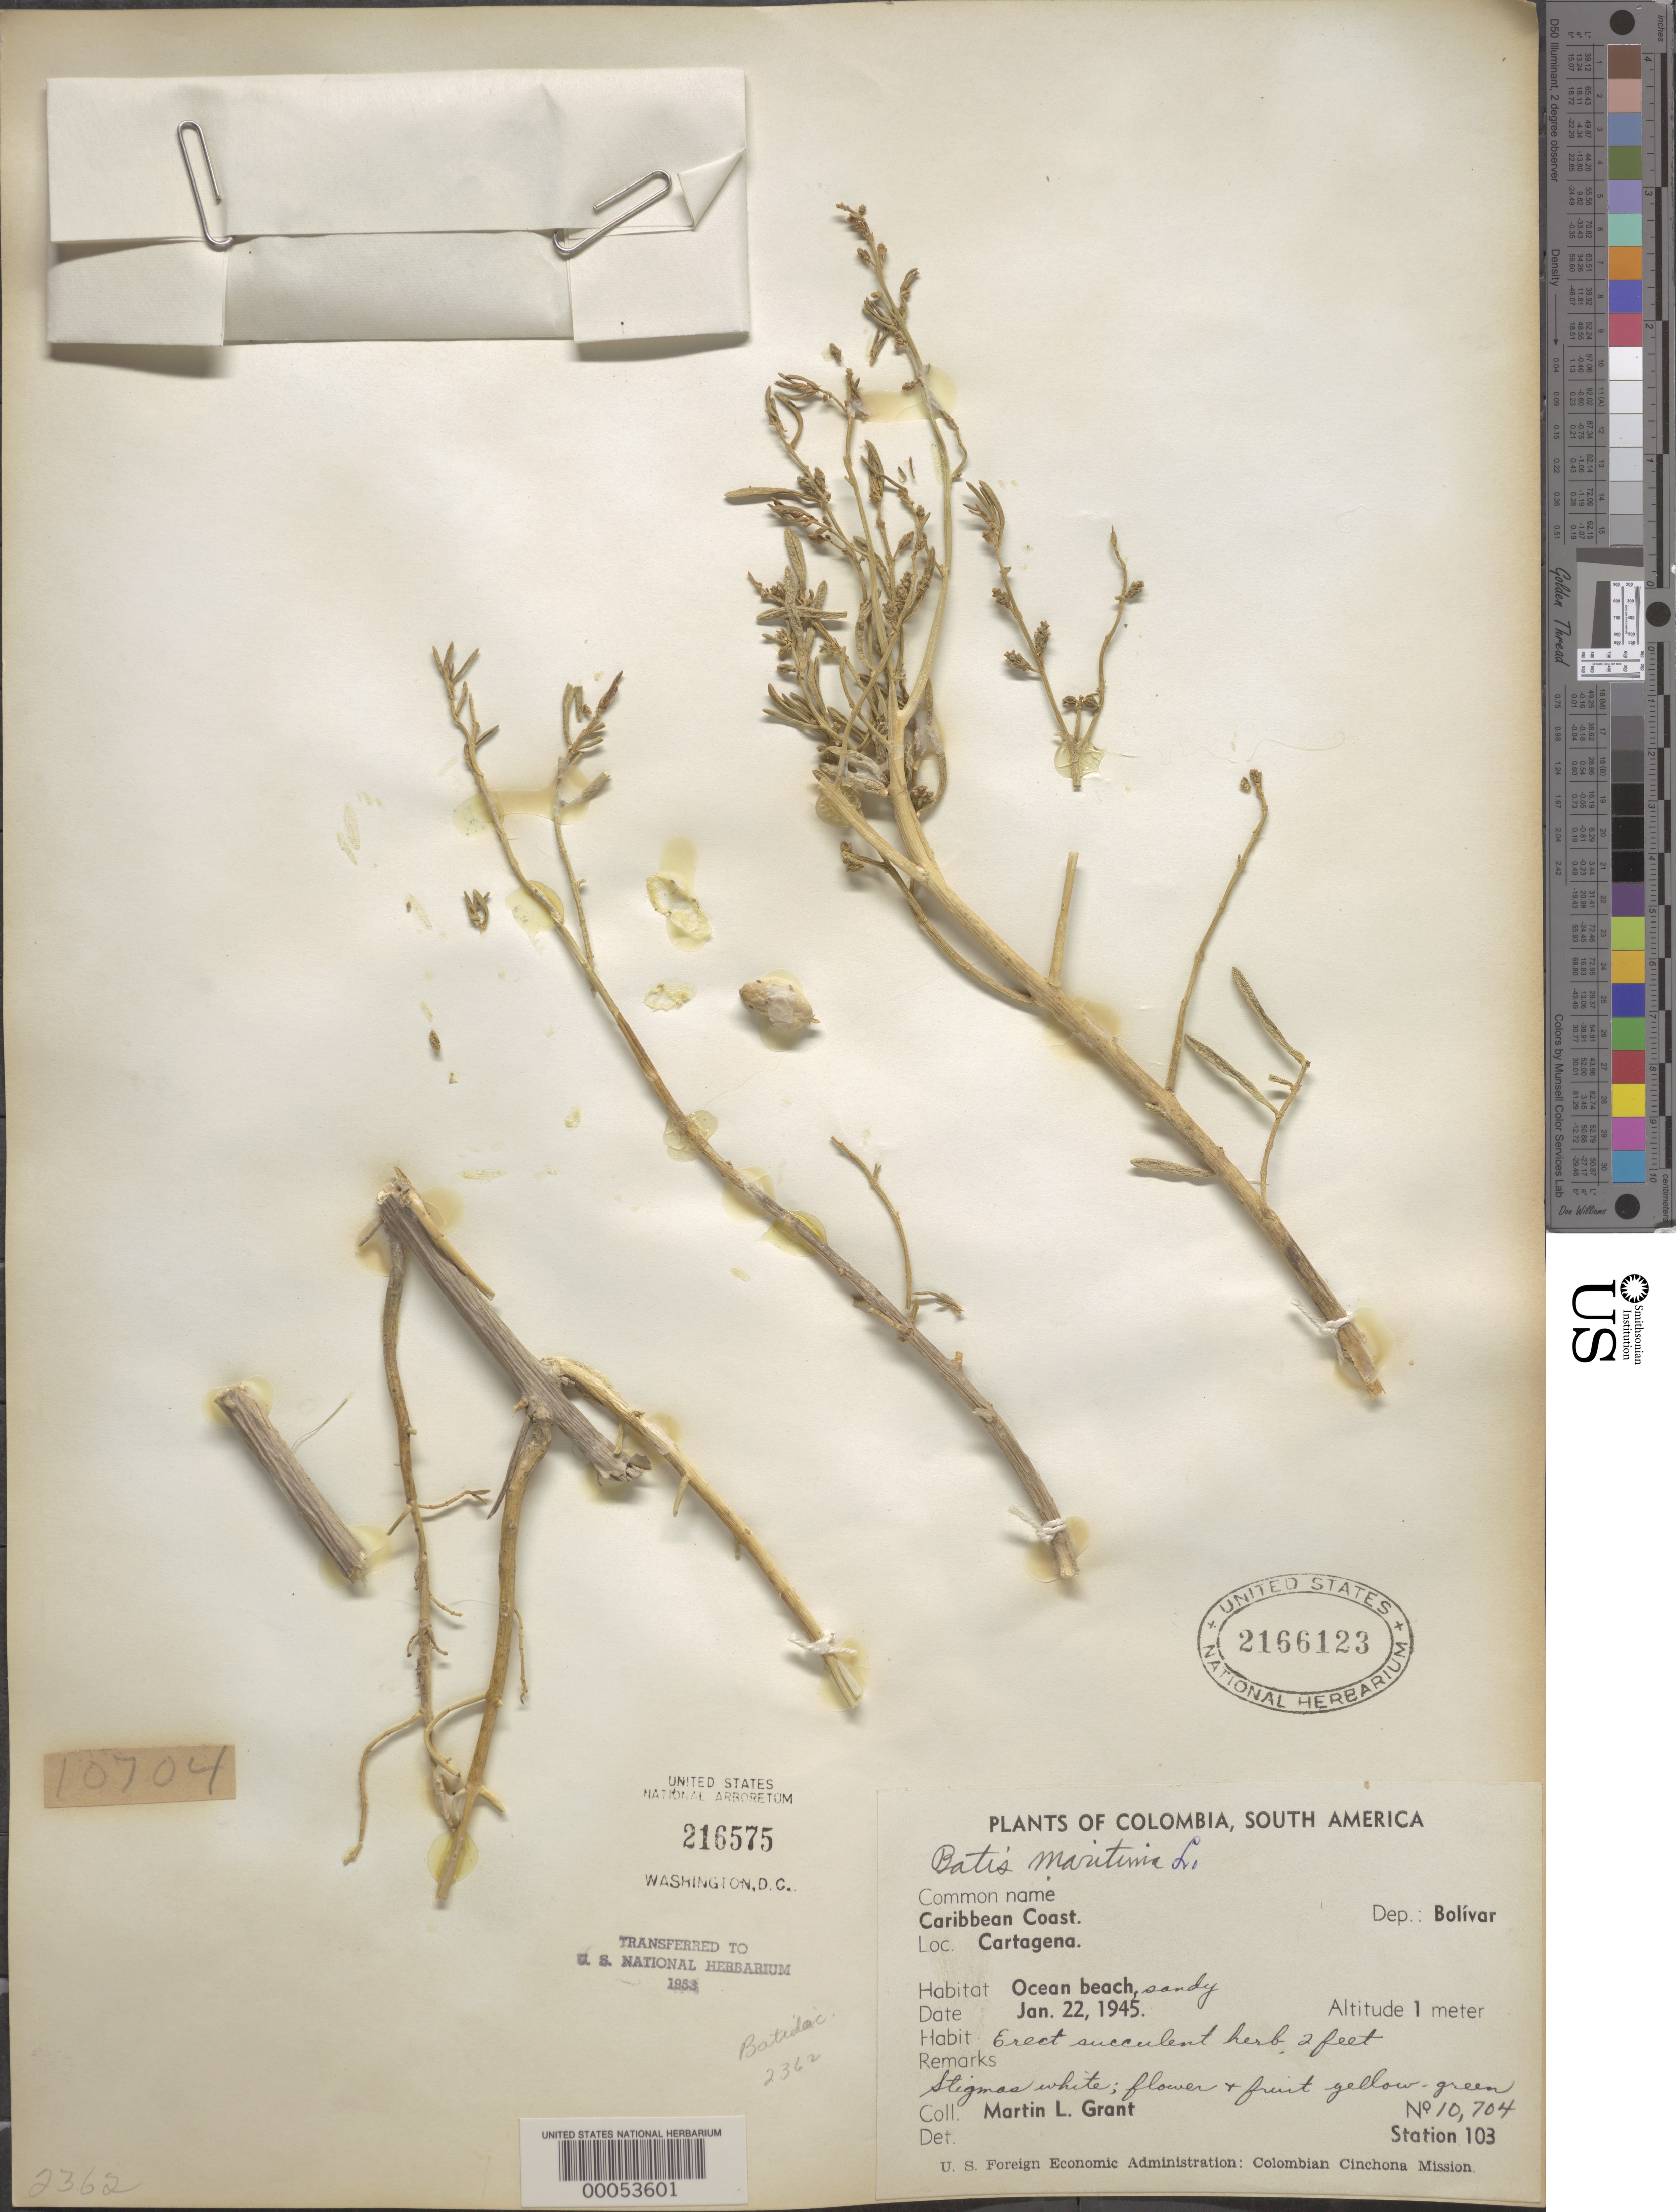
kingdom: Plantae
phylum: Tracheophyta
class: Magnoliopsida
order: Brassicales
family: Bataceae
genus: Batis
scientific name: Batis maritima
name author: L.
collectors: M. L. Grant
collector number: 10704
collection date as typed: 22 Jan 1945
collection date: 1945-01-22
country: Colombia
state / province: Bolívar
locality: Cartagena, Ocean Beach, sandy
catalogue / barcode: US 2166123